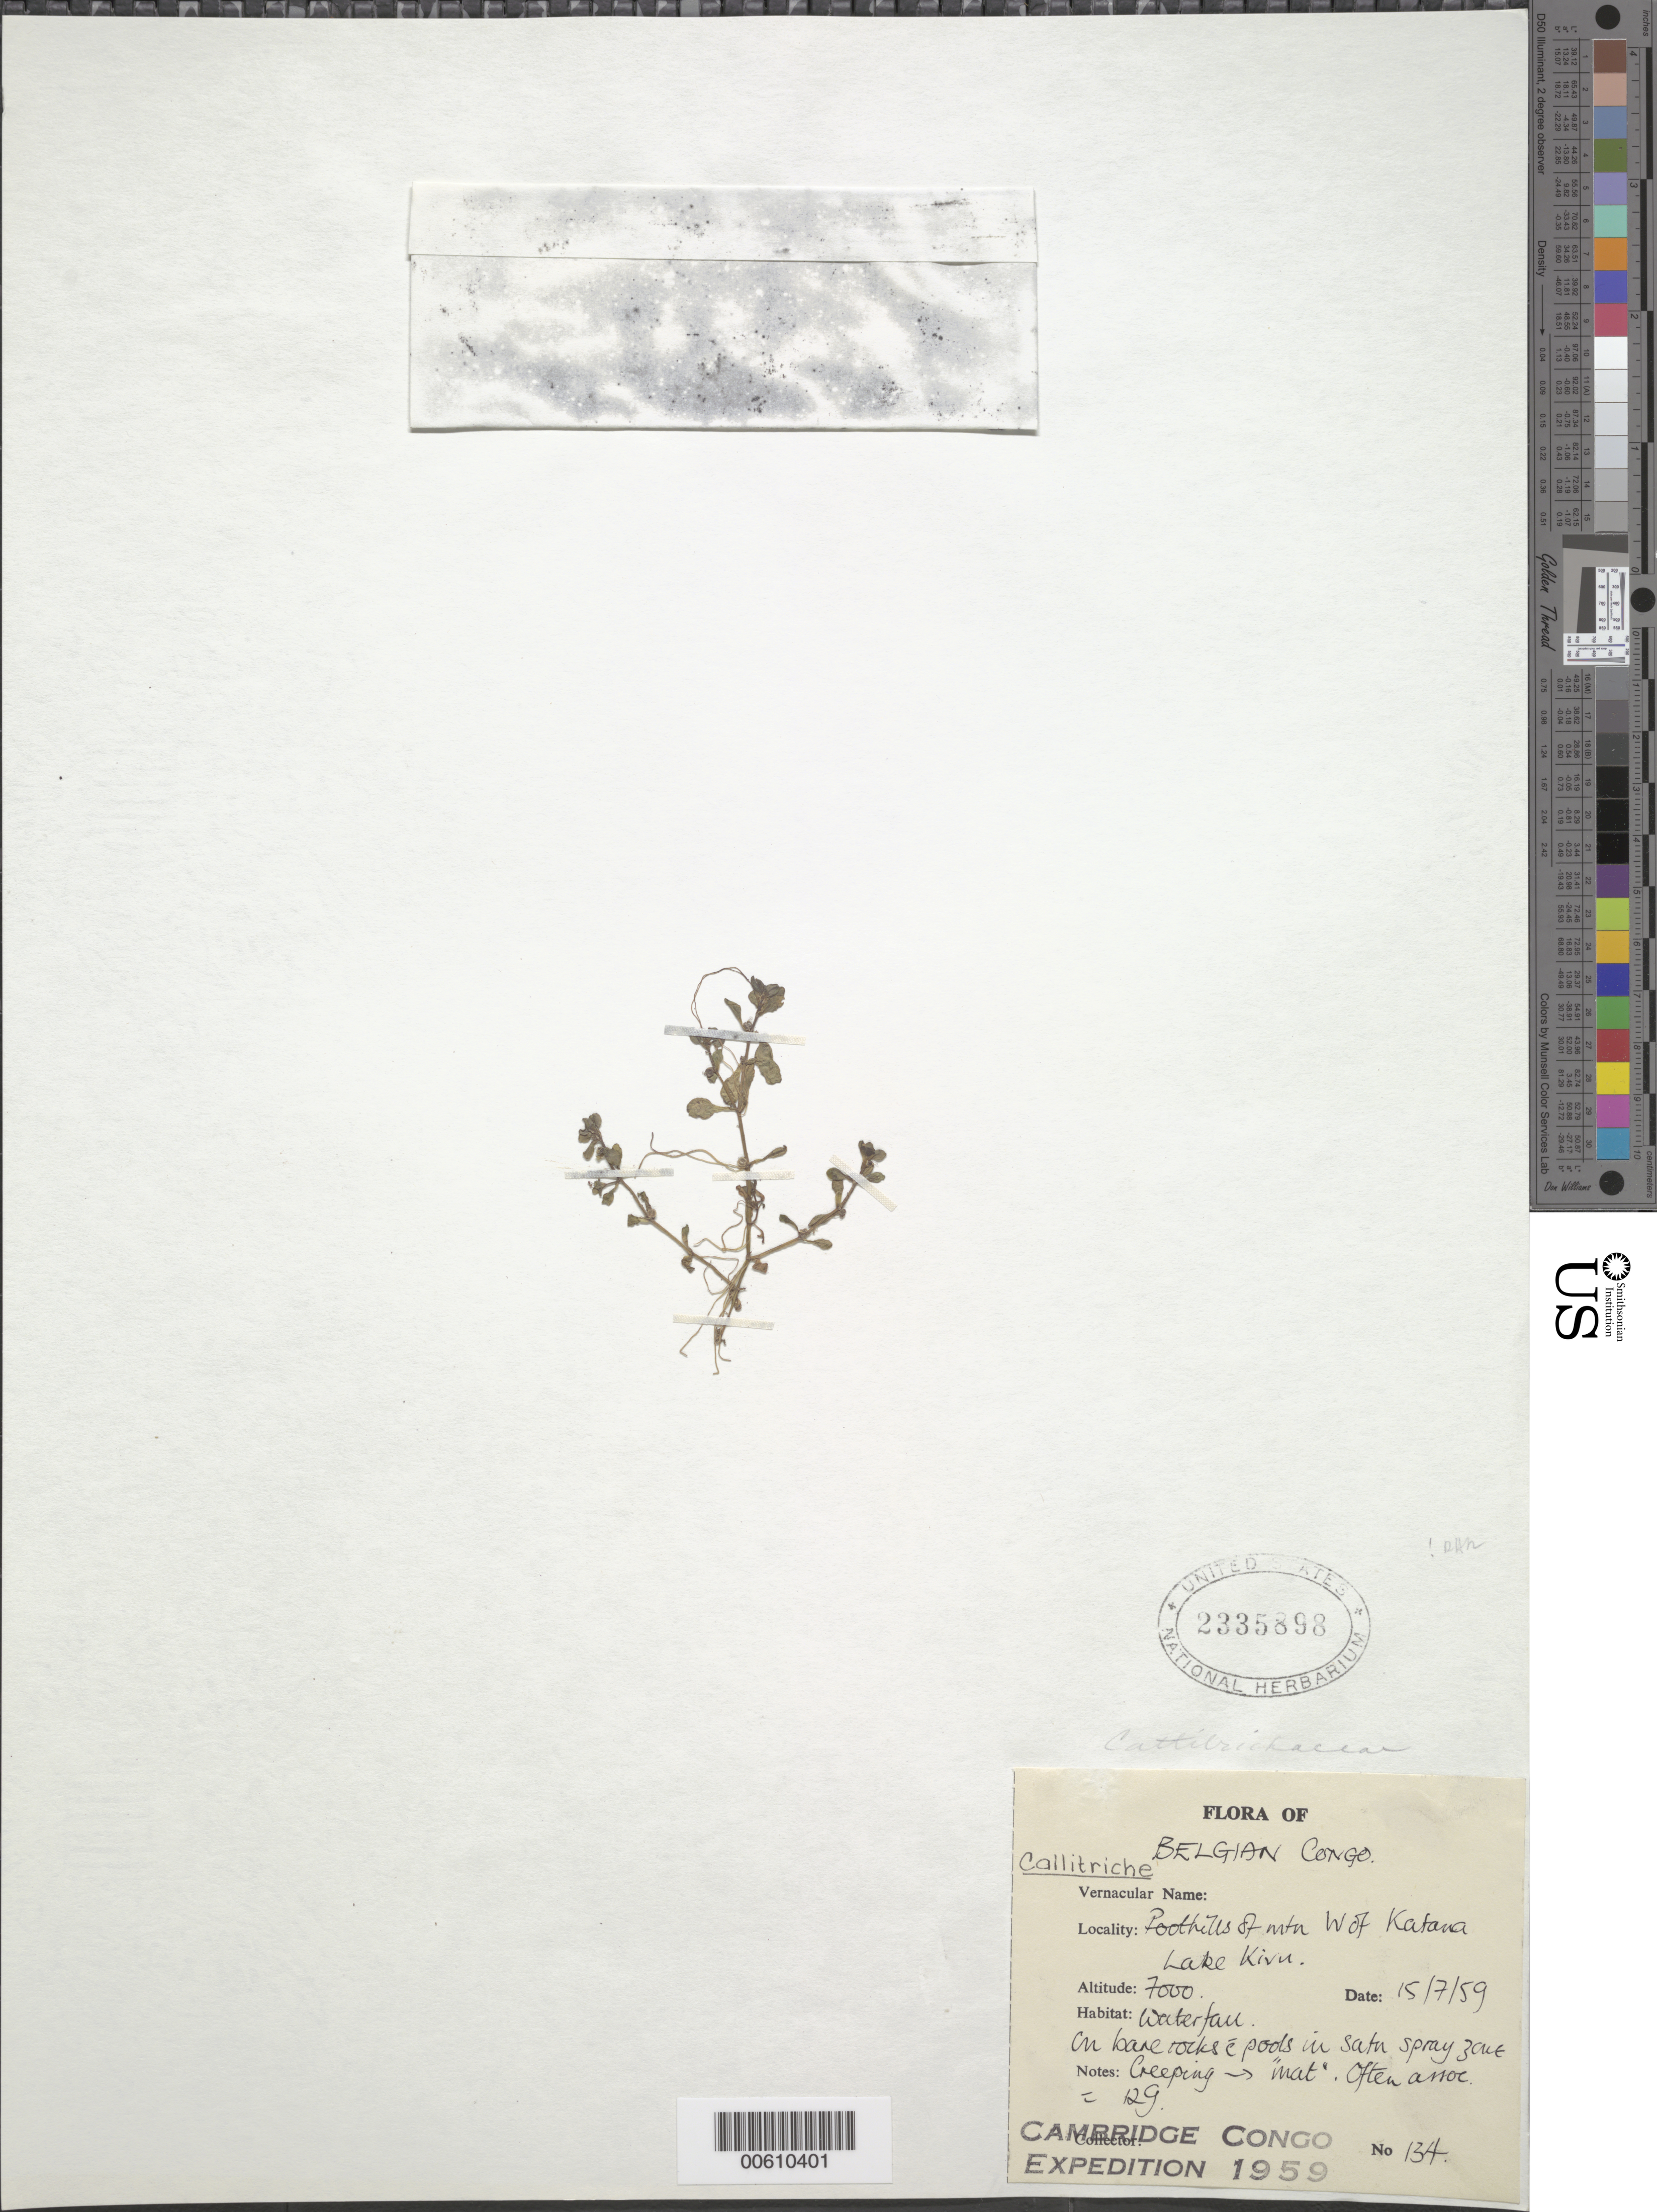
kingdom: Plantae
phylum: Tracheophyta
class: Magnoliopsida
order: Lamiales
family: Plantaginaceae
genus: Callitriche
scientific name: Callitriche sp.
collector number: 134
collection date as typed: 15 Jul 1959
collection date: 1959-07-15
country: Congo, Democratic Republic of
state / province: Sud-Kivu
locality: W of Katana, Lake Kivu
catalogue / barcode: US 2335898